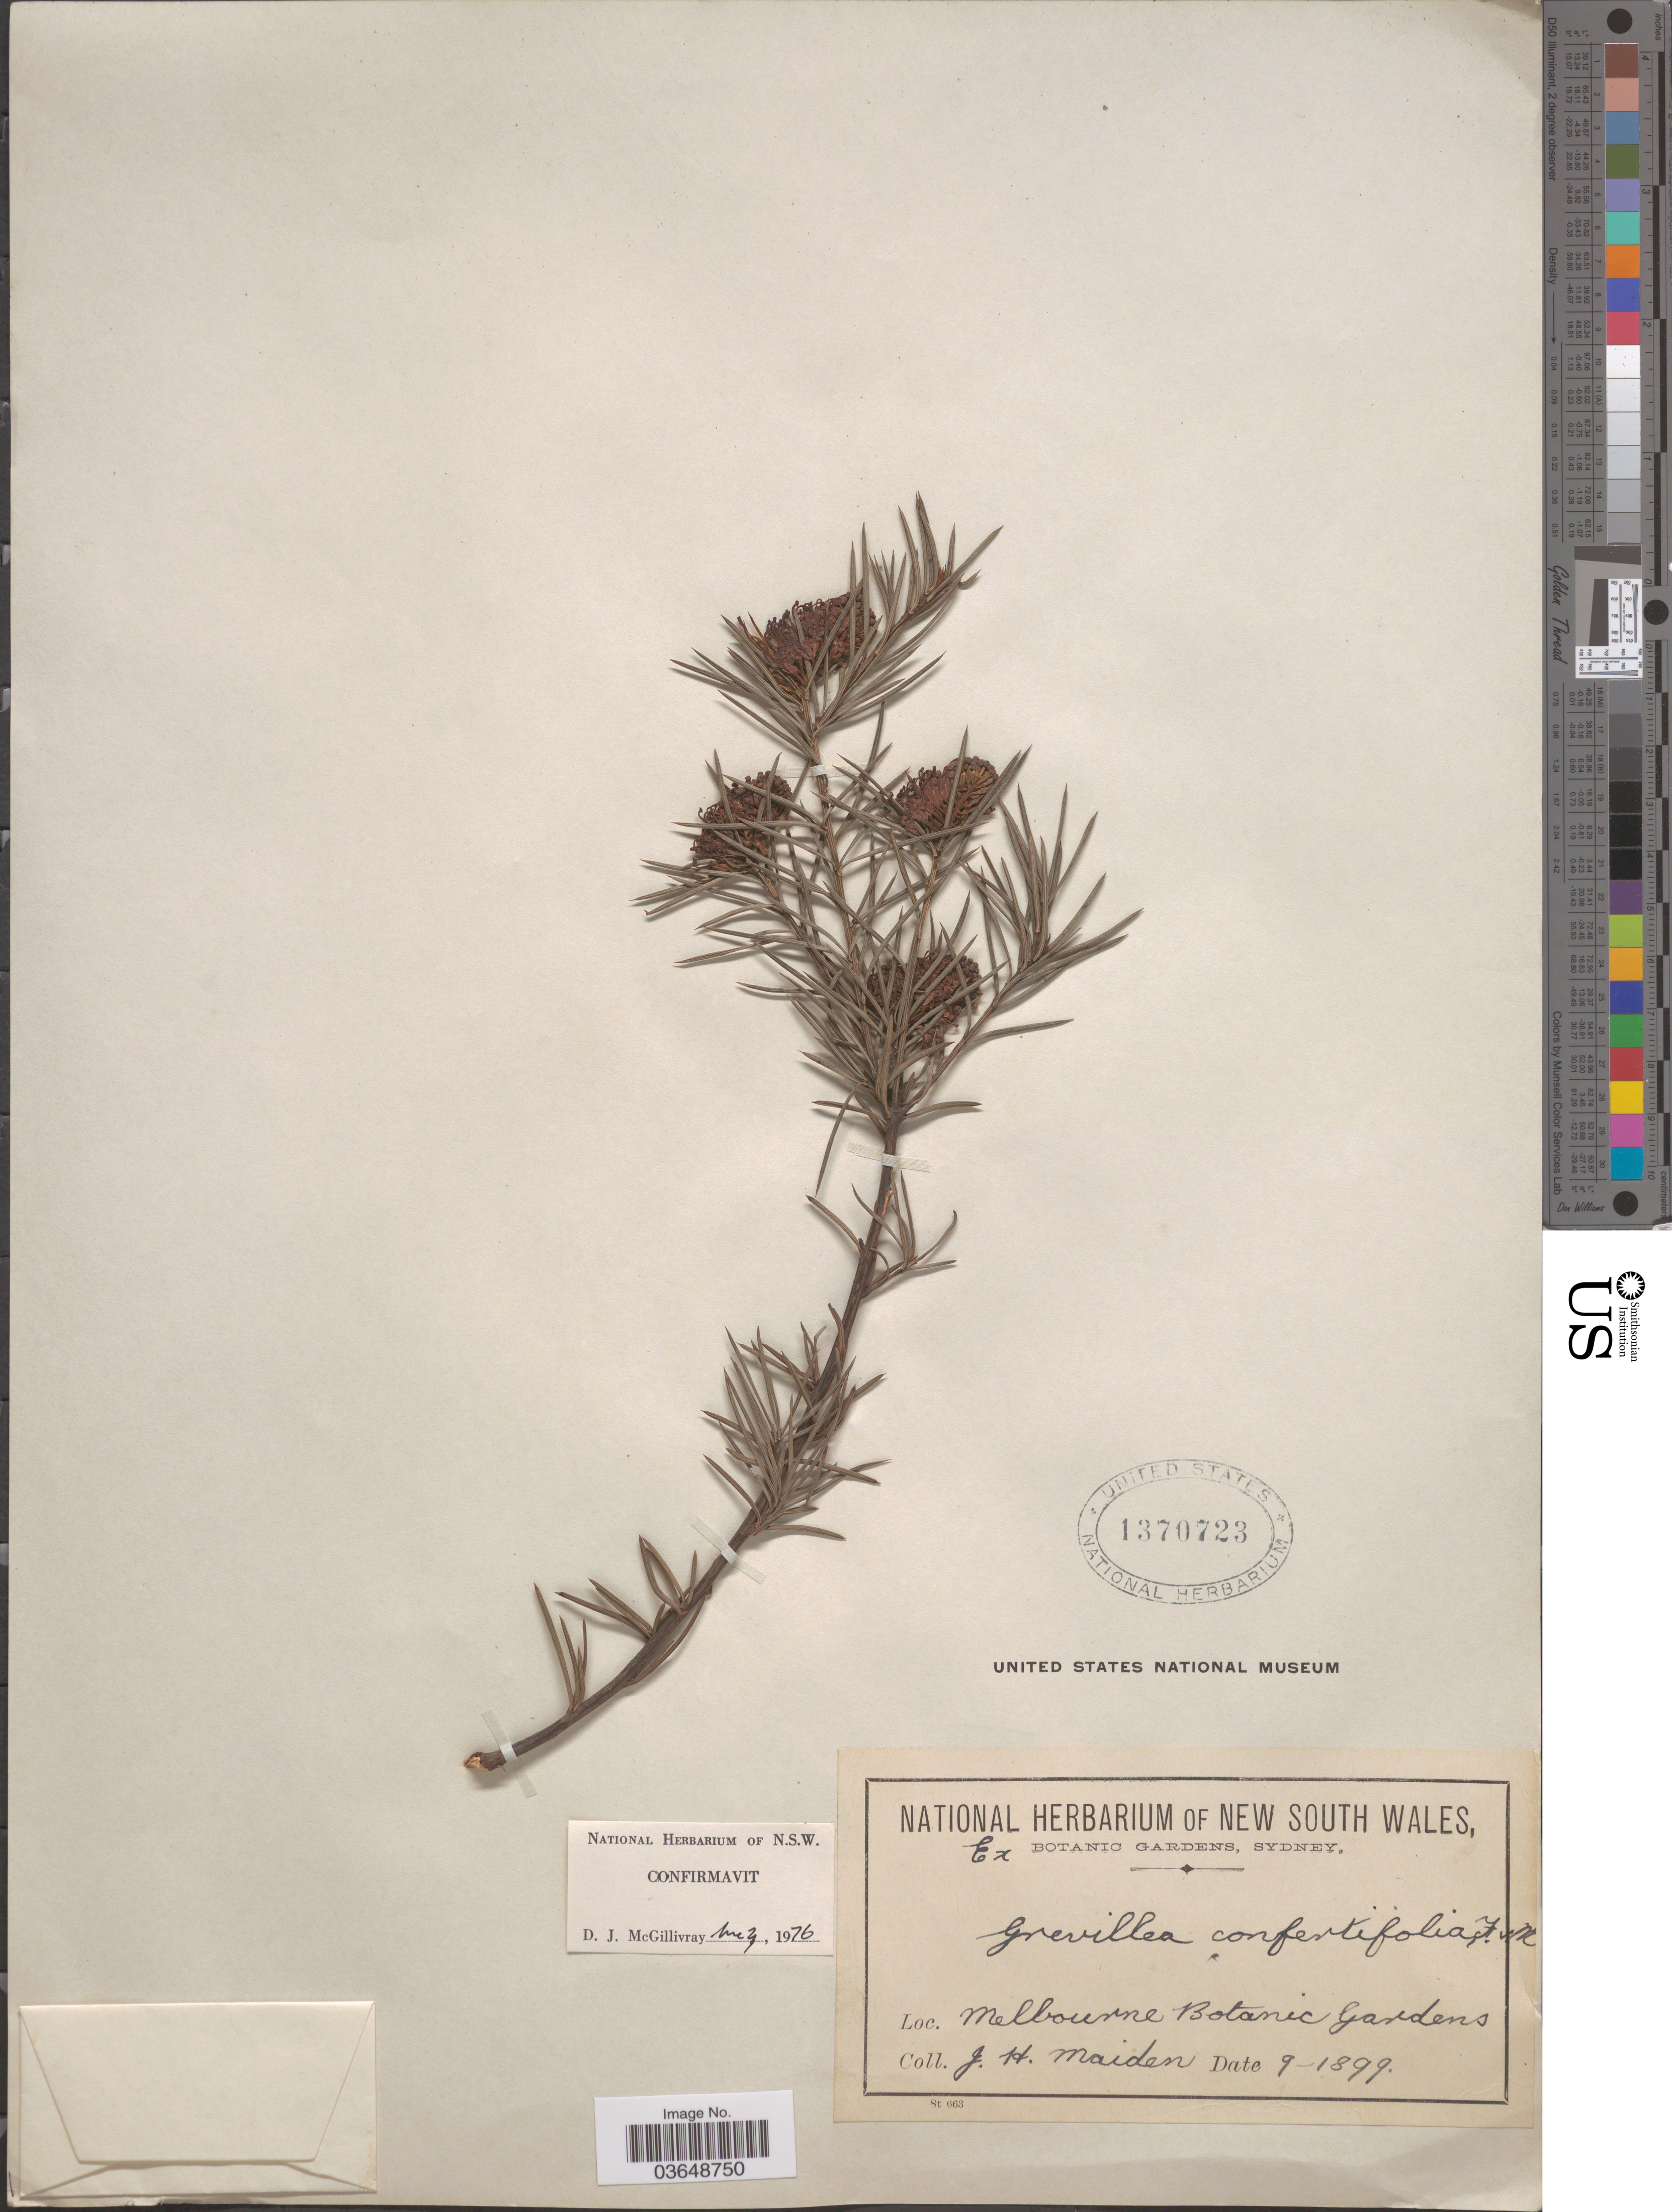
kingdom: Plantae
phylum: Tracheophyta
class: Magnoliopsida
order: Proteales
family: Proteaceae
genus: Grevillea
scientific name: Grevillea confertifolia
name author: F. Muell.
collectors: J. Maiden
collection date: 1899-09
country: Australia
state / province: New South Wales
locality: Melbourne Botanic Gardens.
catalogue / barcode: US 1370723